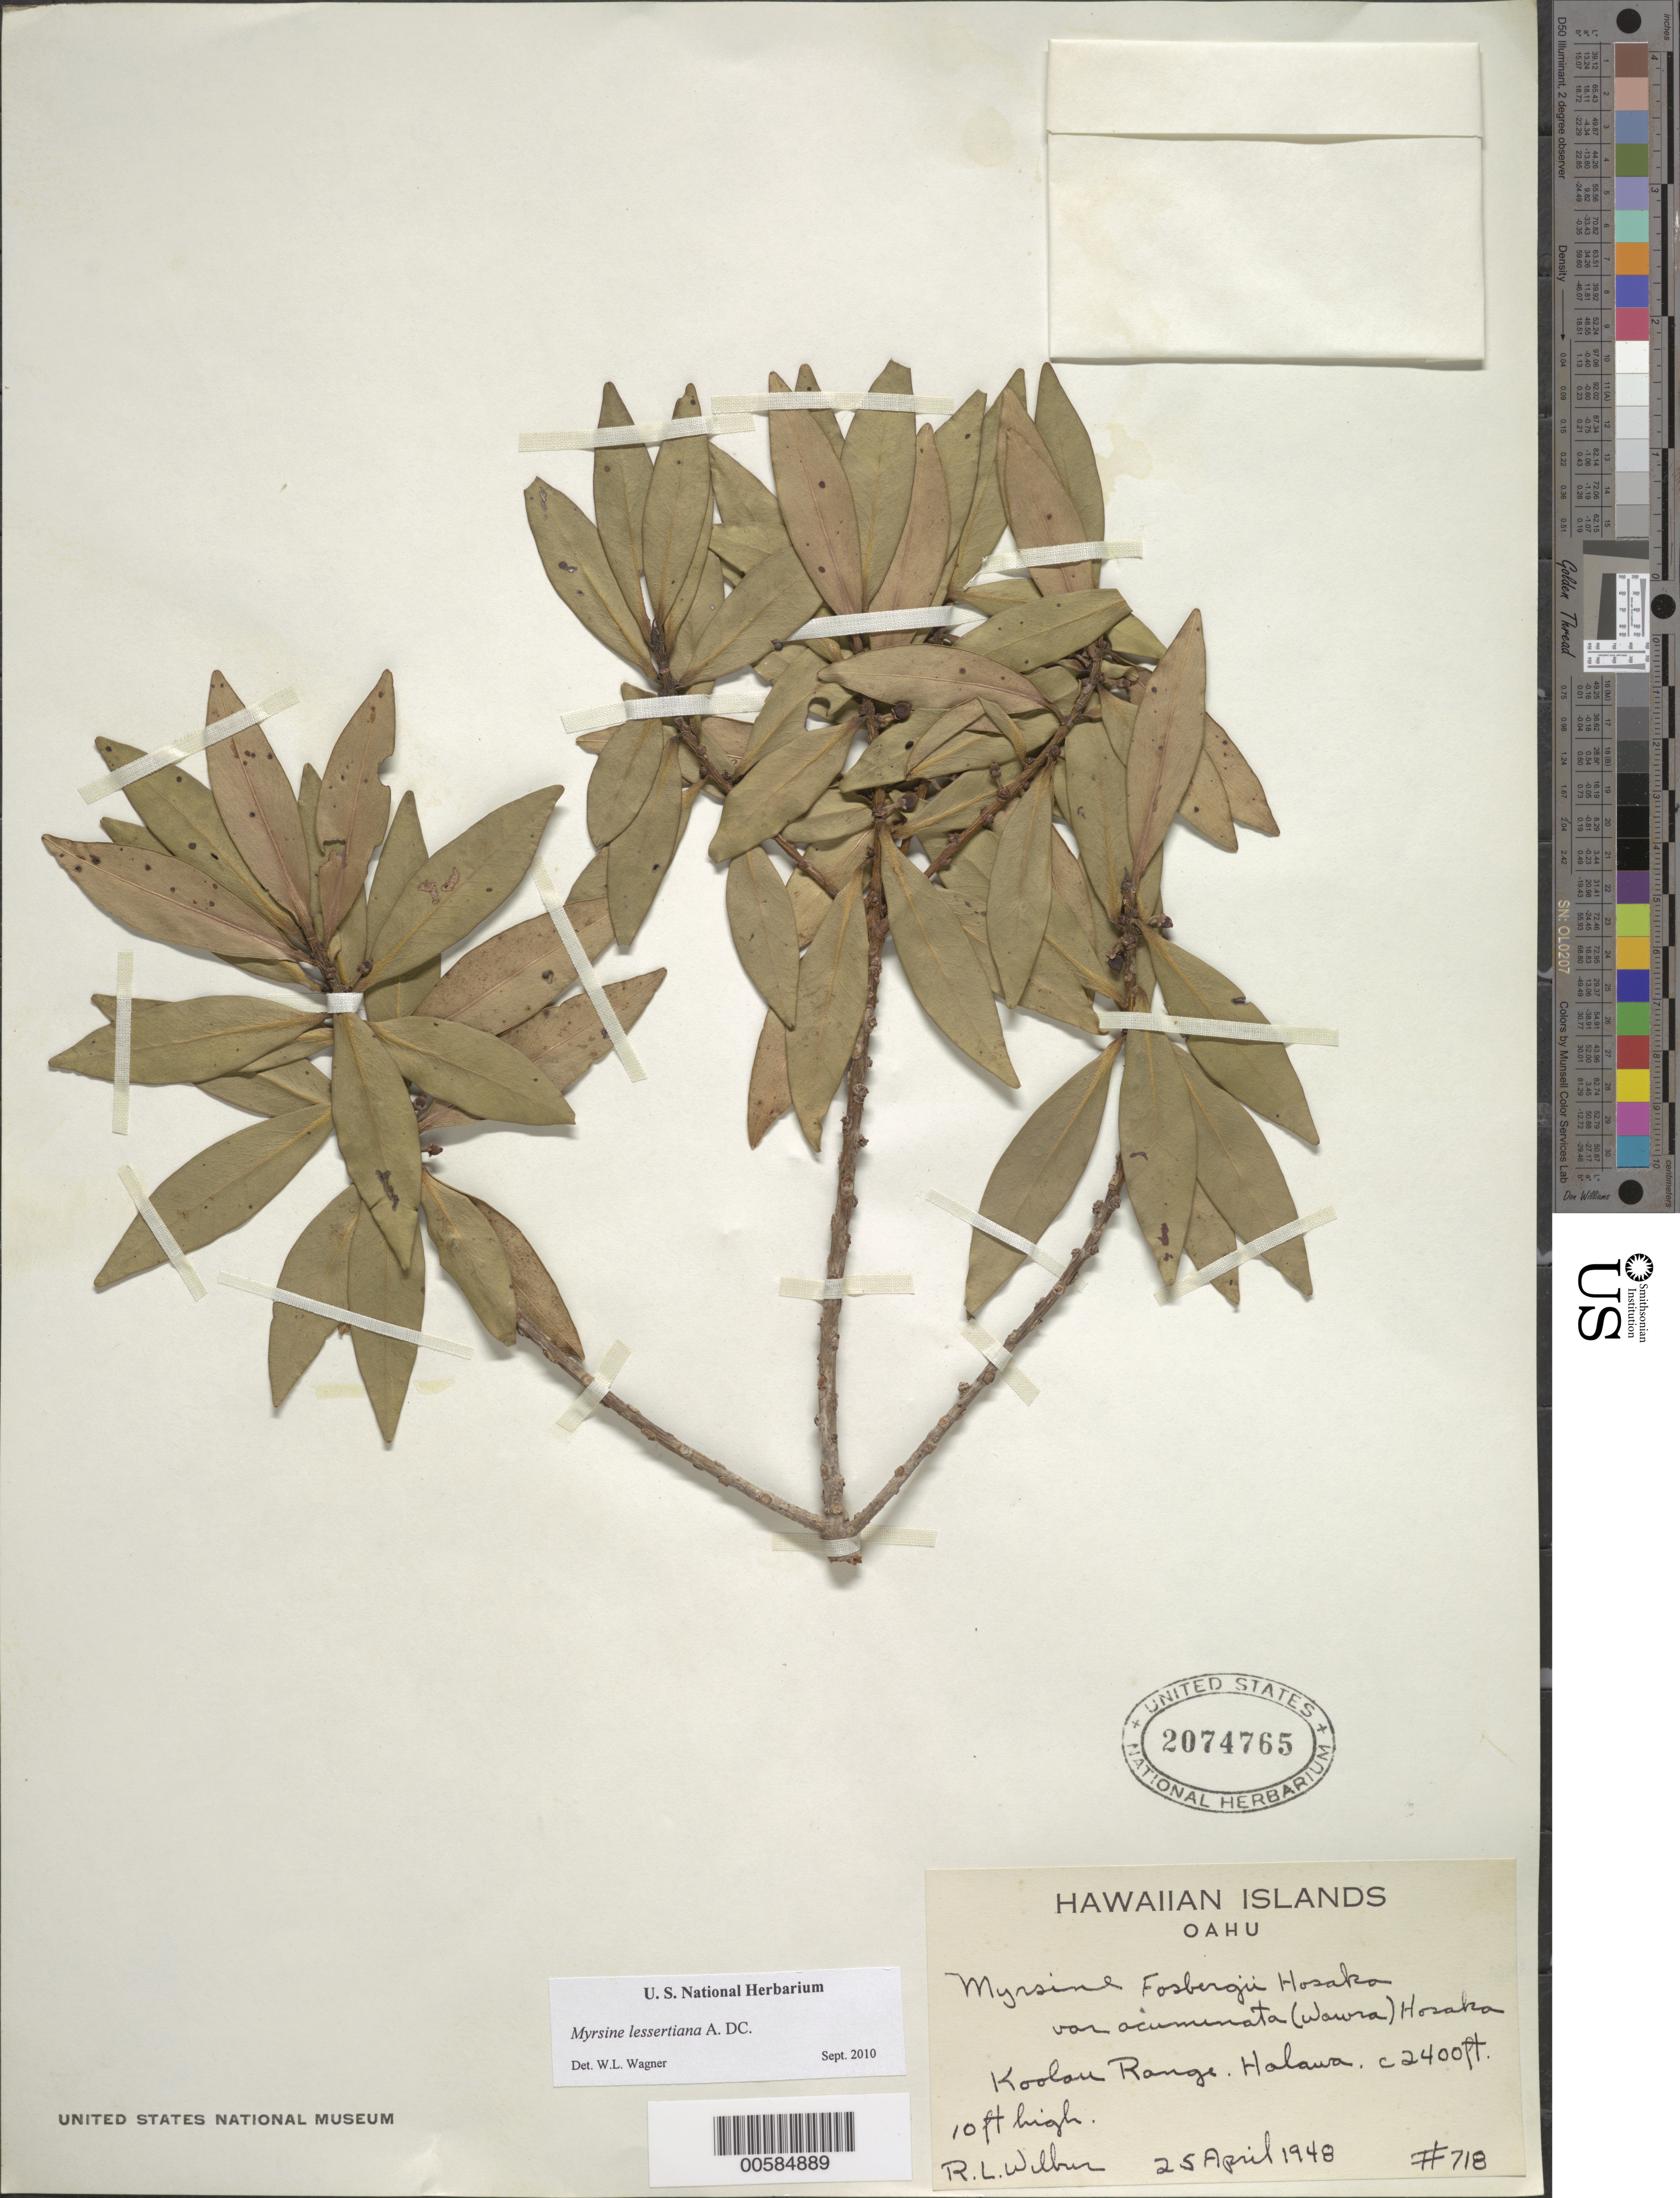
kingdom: Plantae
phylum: Tracheophyta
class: Magnoliopsida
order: Ericales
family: Primulaceae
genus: Myrsine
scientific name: Myrsine lessertiana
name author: A. DC.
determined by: Wagner, W. L., (BOT), Smithsonian Institution - National Museum of Natural History (UNITED STATES)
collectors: R. L. Wilbur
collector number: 718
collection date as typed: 25 Apr 1948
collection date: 1948-04-25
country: United States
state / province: Hawaii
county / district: Honolulu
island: Oahu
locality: Koolau Range. Halawa.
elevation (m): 732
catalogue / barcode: US 2074765